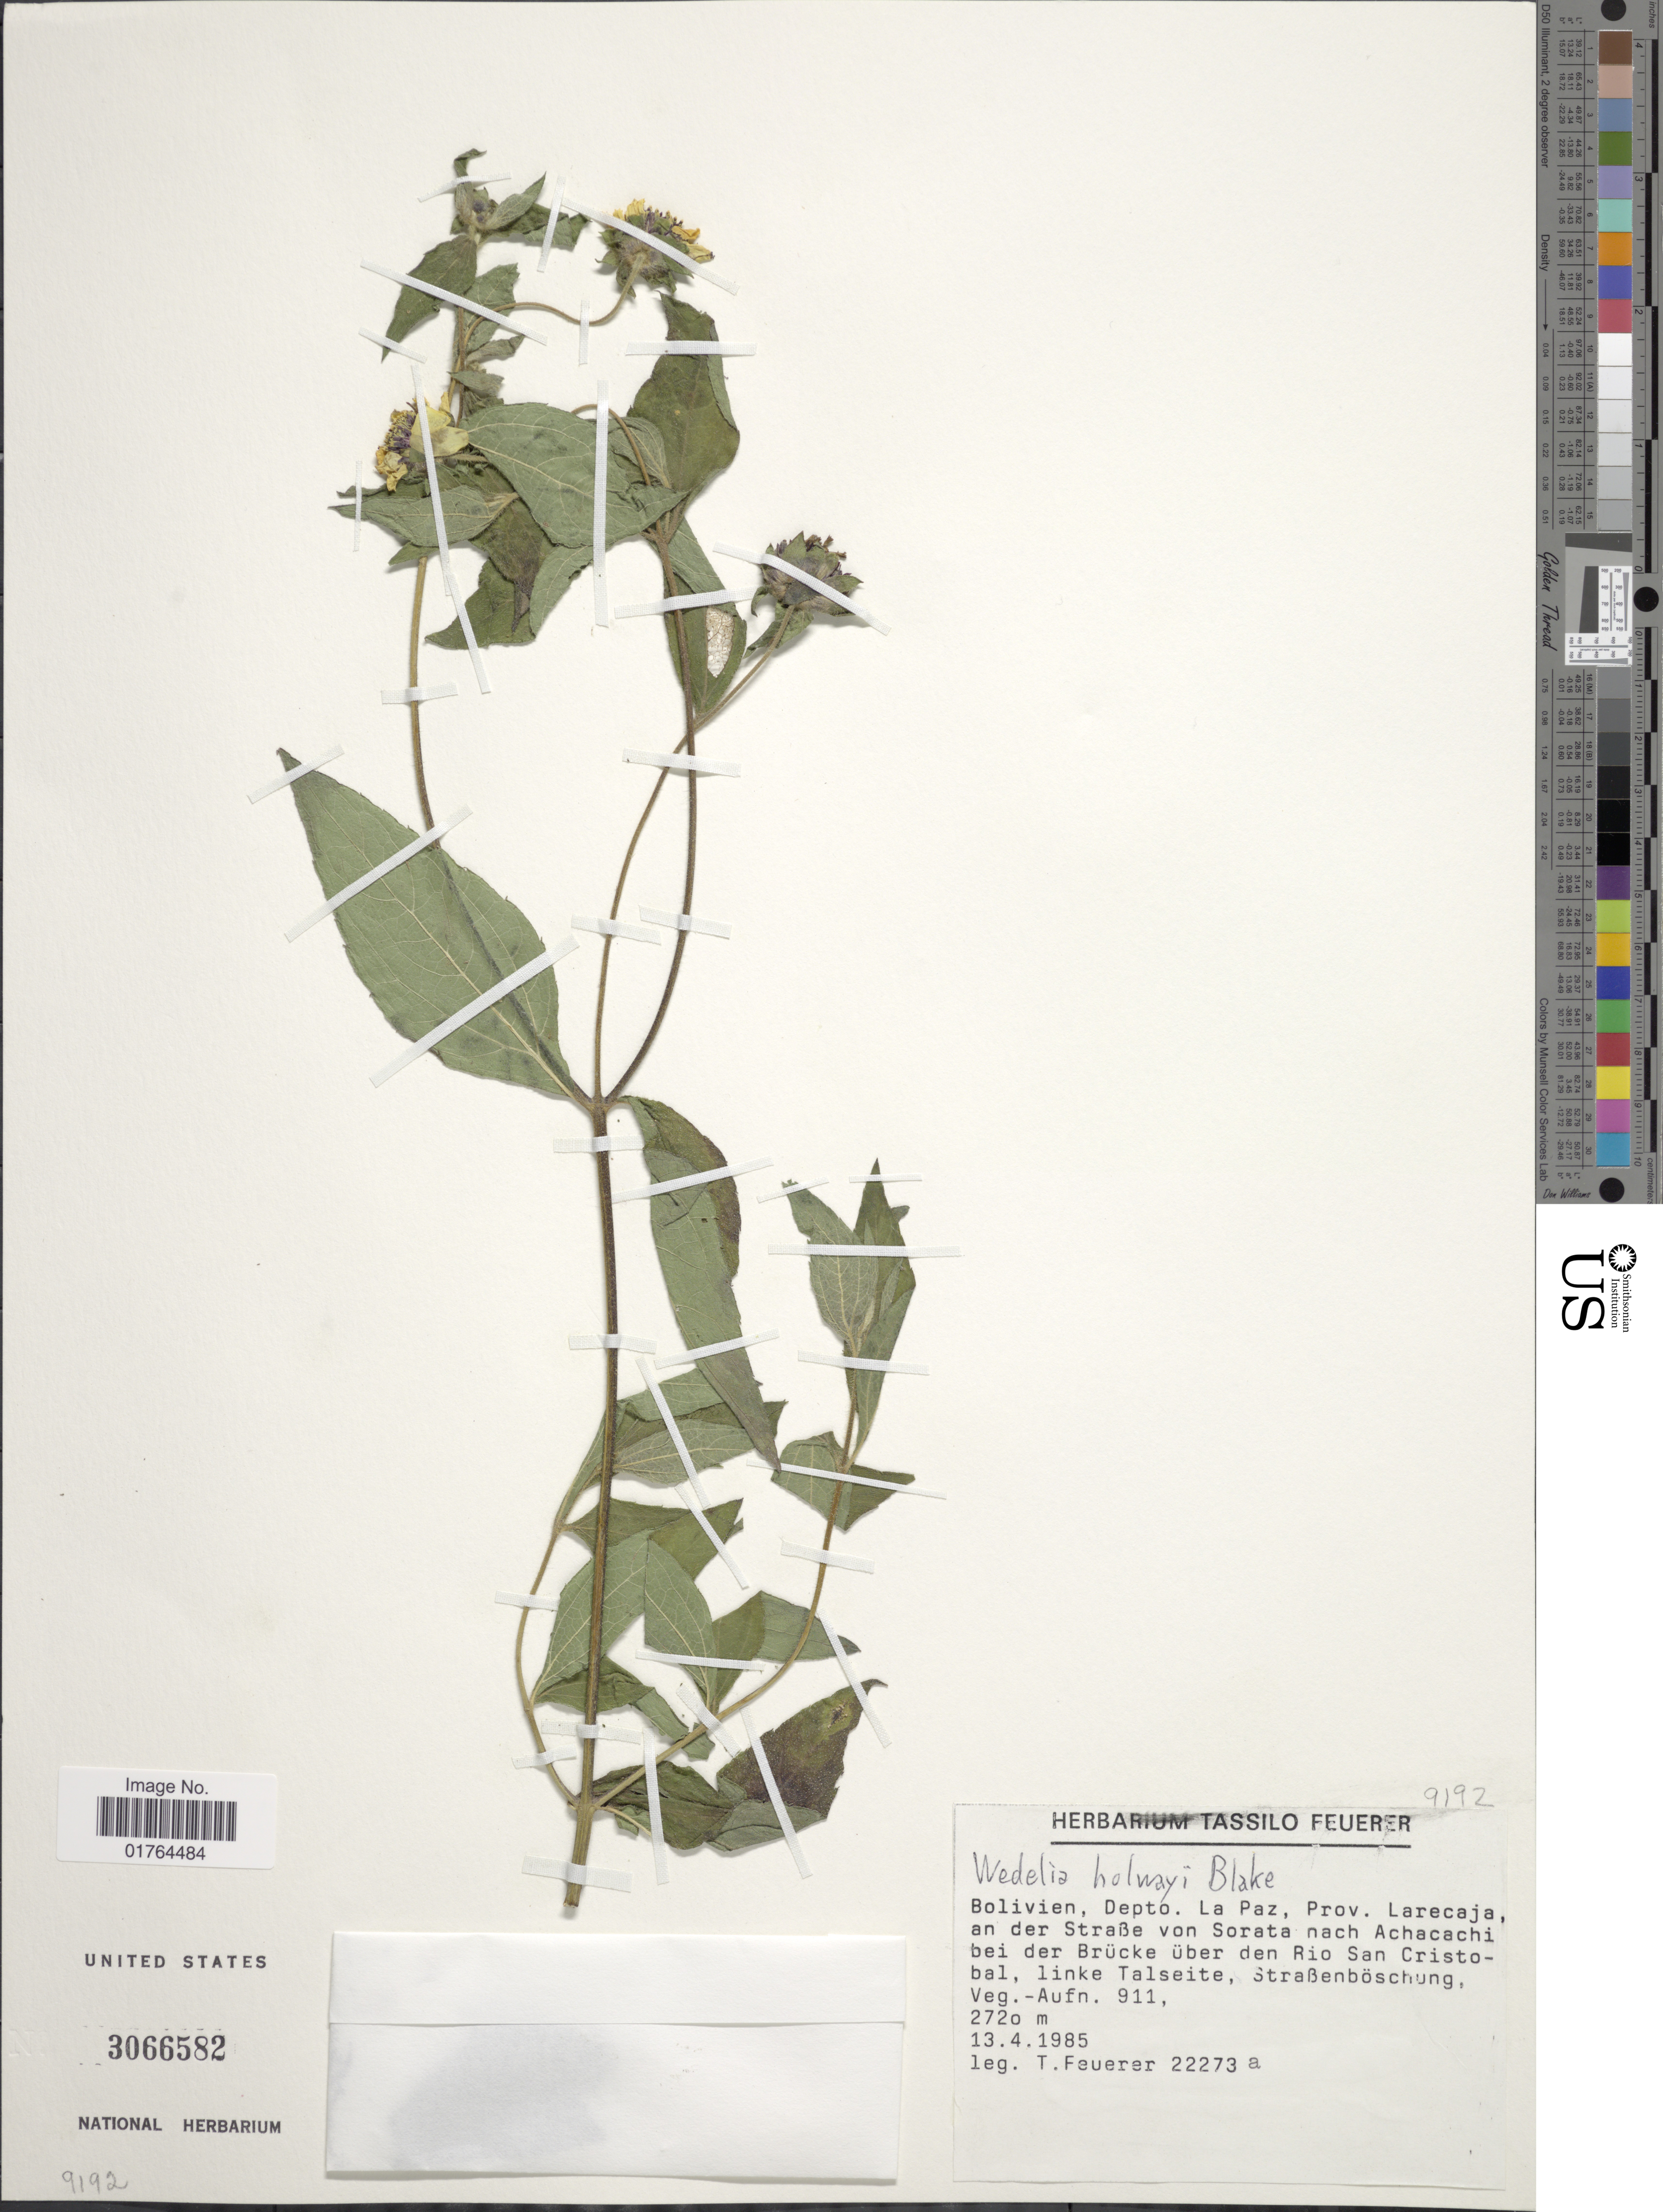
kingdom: Plantae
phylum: Tracheophyta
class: Magnoliopsida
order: Asterales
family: Asteraceae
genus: Wedelia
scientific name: Wedelia holwayi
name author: S.F. Blake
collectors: T. Feuerer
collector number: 22273a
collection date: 1985-04-13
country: Bolivia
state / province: La Paz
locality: Prov. Larecaja, an der Strabe von Sorata nach Achacachi bei der Brucke uberden Rio San Cristobal, linke Talseite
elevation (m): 2720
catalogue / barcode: US 3066582